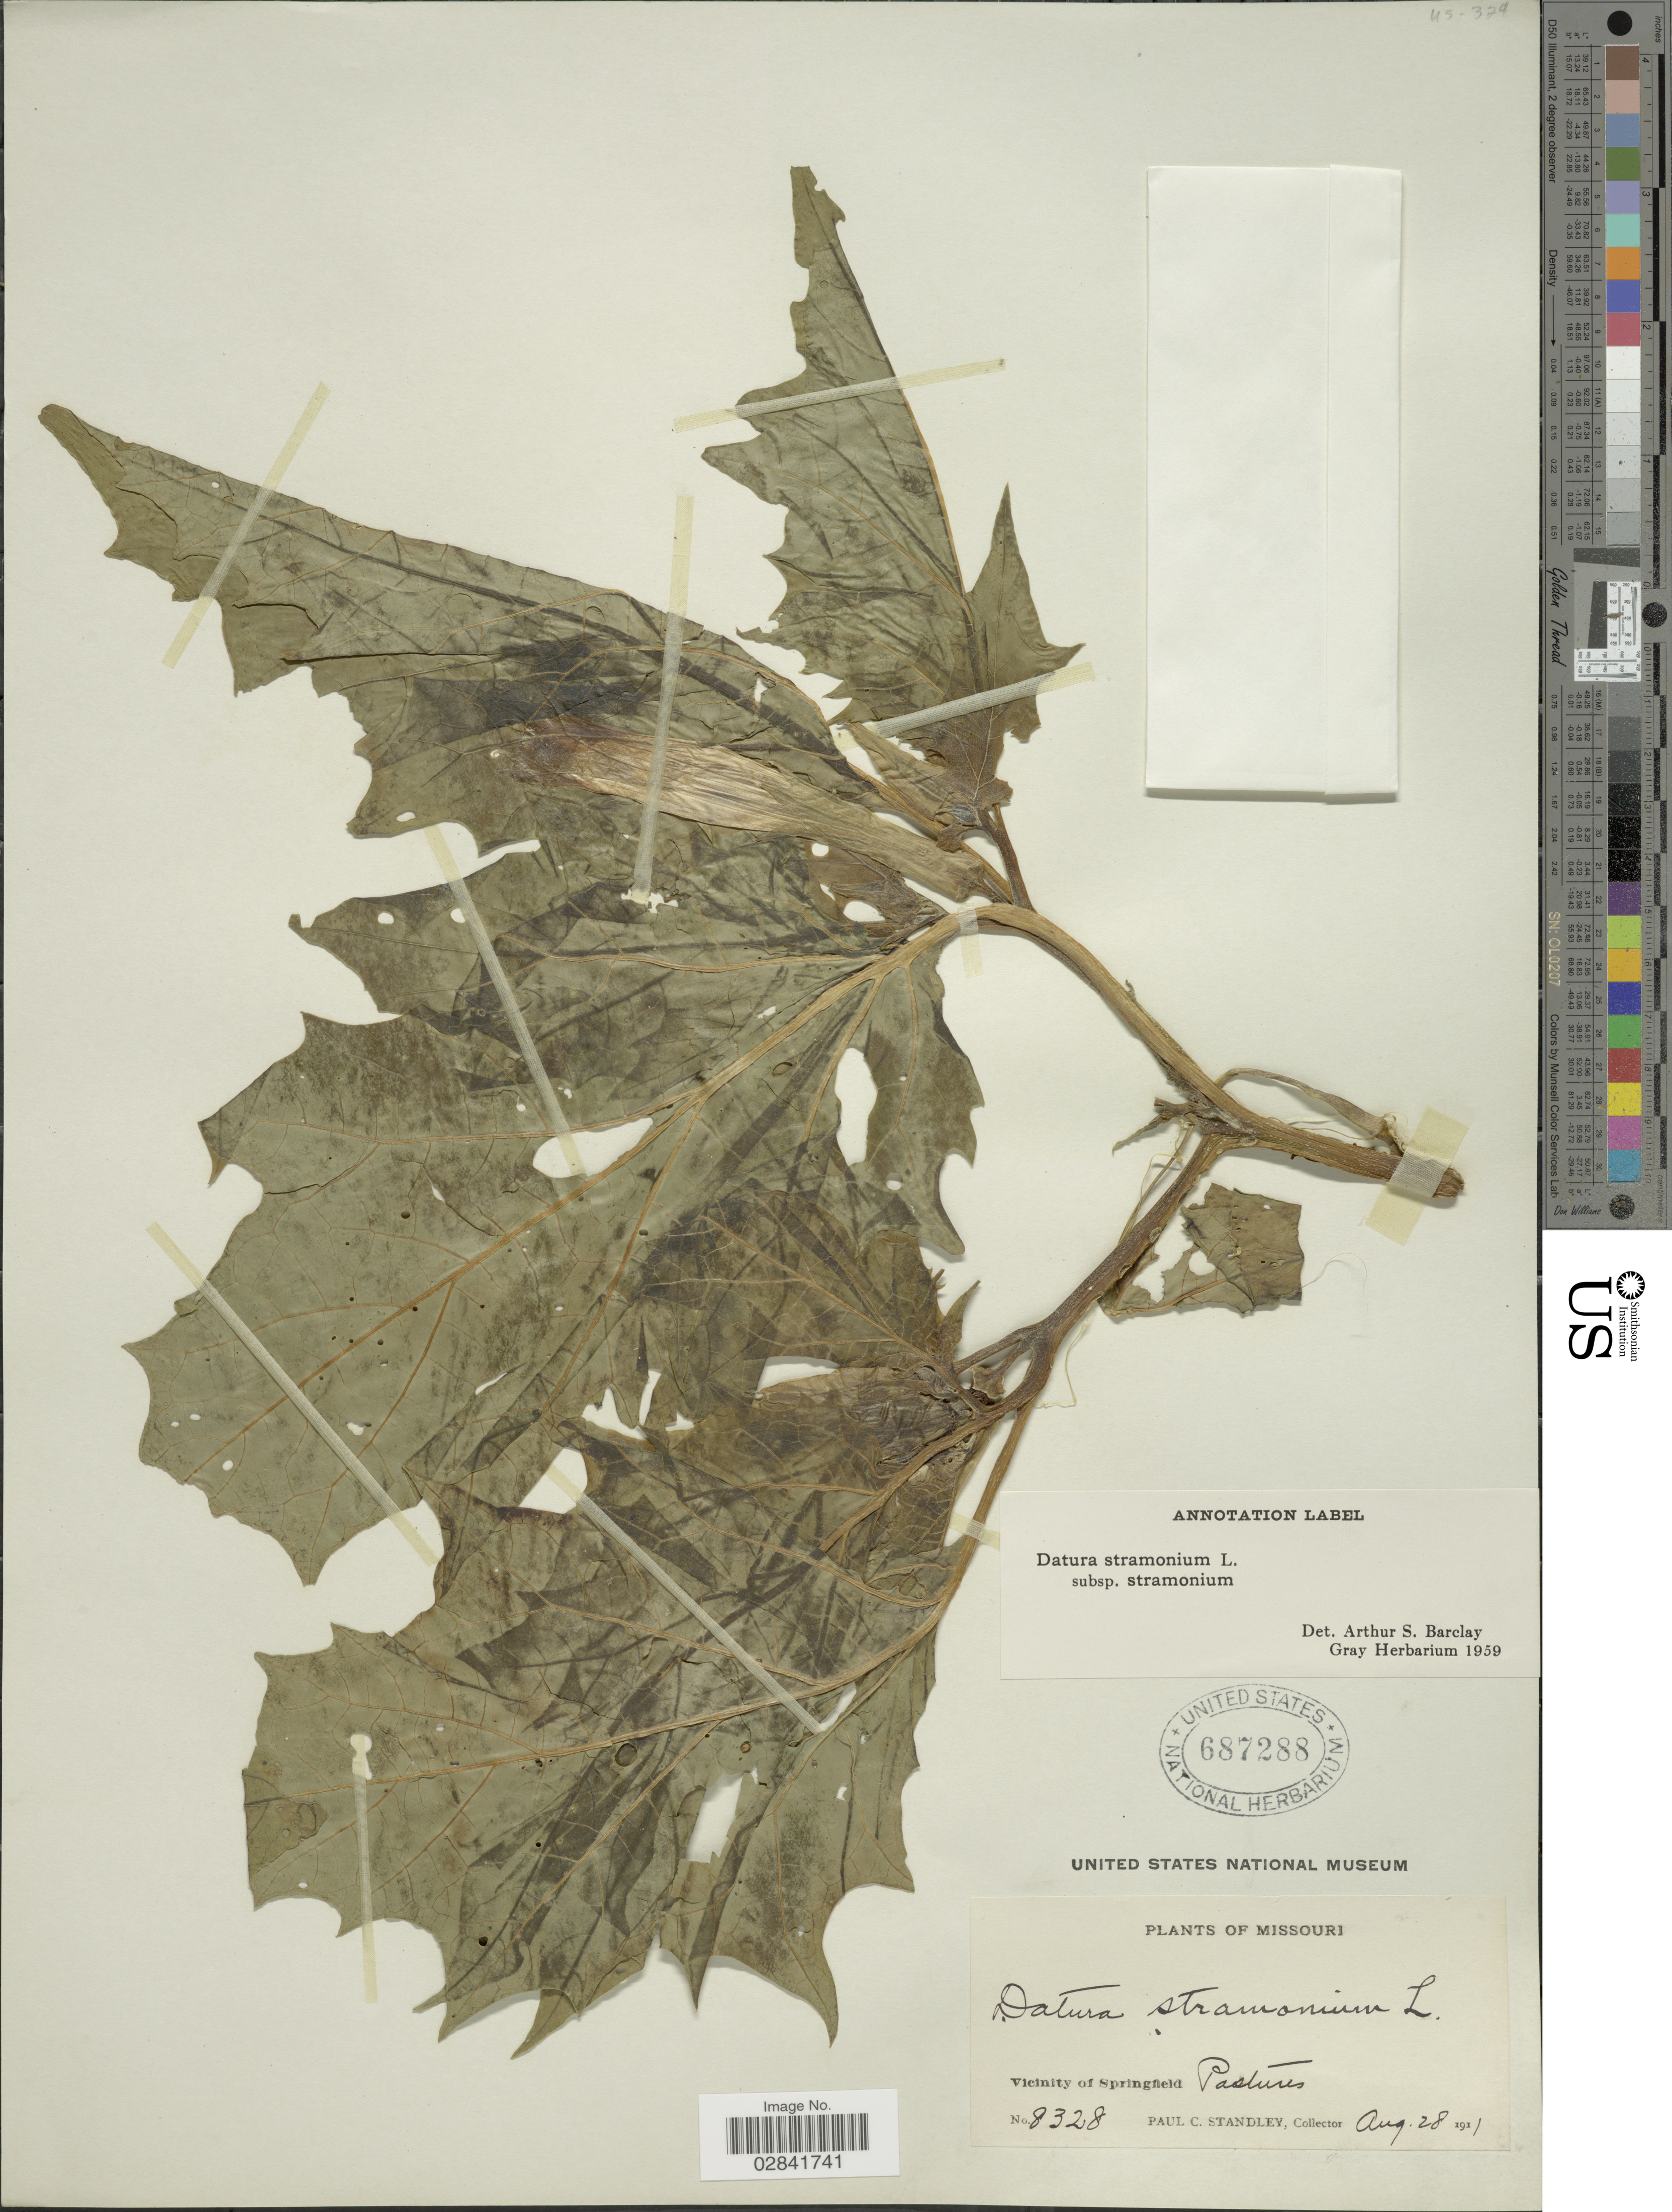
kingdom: Plantae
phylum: Tracheophyta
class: Magnoliopsida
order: Solanales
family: Solanaceae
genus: Datura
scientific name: Datura stramonium subsp. stramonium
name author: L.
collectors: P. C. Standley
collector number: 8328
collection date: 1911-08-28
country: United States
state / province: Missouri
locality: Vicinity of Springfield.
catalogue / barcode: US 687288